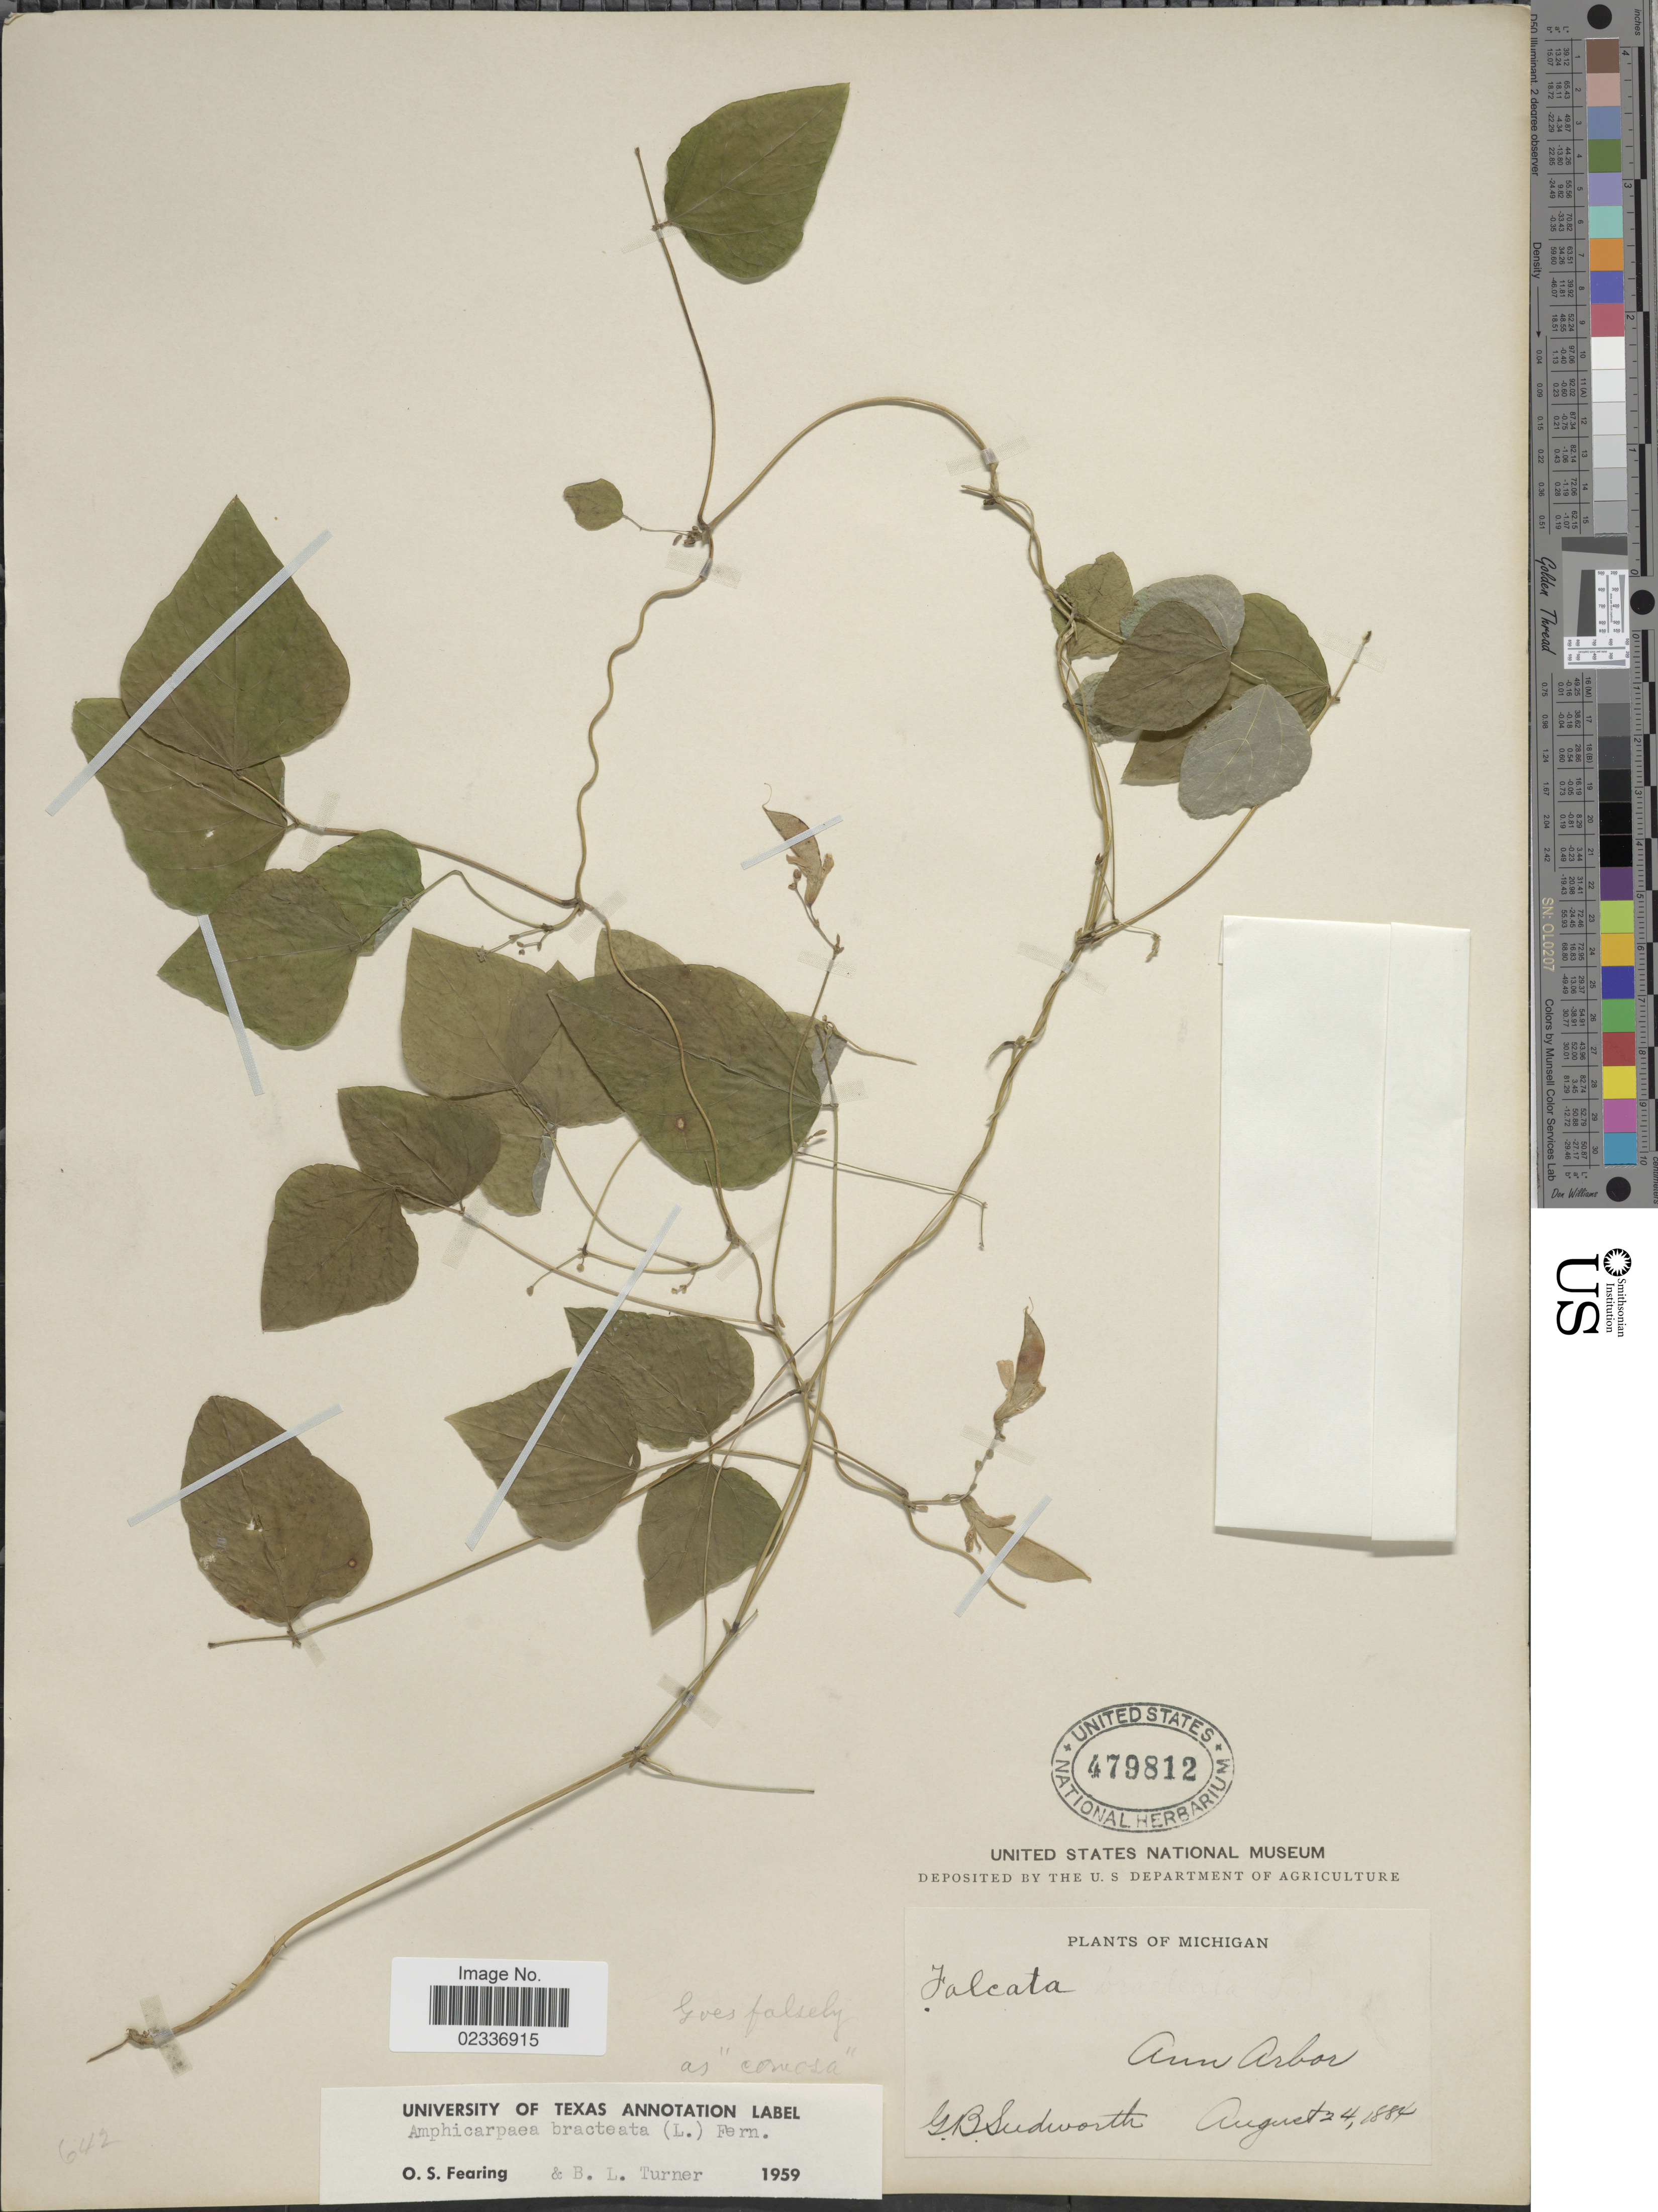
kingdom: Plantae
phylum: Tracheophyta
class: Magnoliopsida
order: Fabales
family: Fabaceae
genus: Amphicarpaea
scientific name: Amphicarpaea bracteata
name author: (L.) Fernald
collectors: G. B. Sudworth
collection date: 1884-08-24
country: United States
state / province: Michigan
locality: Ann Arbor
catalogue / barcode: US 479812